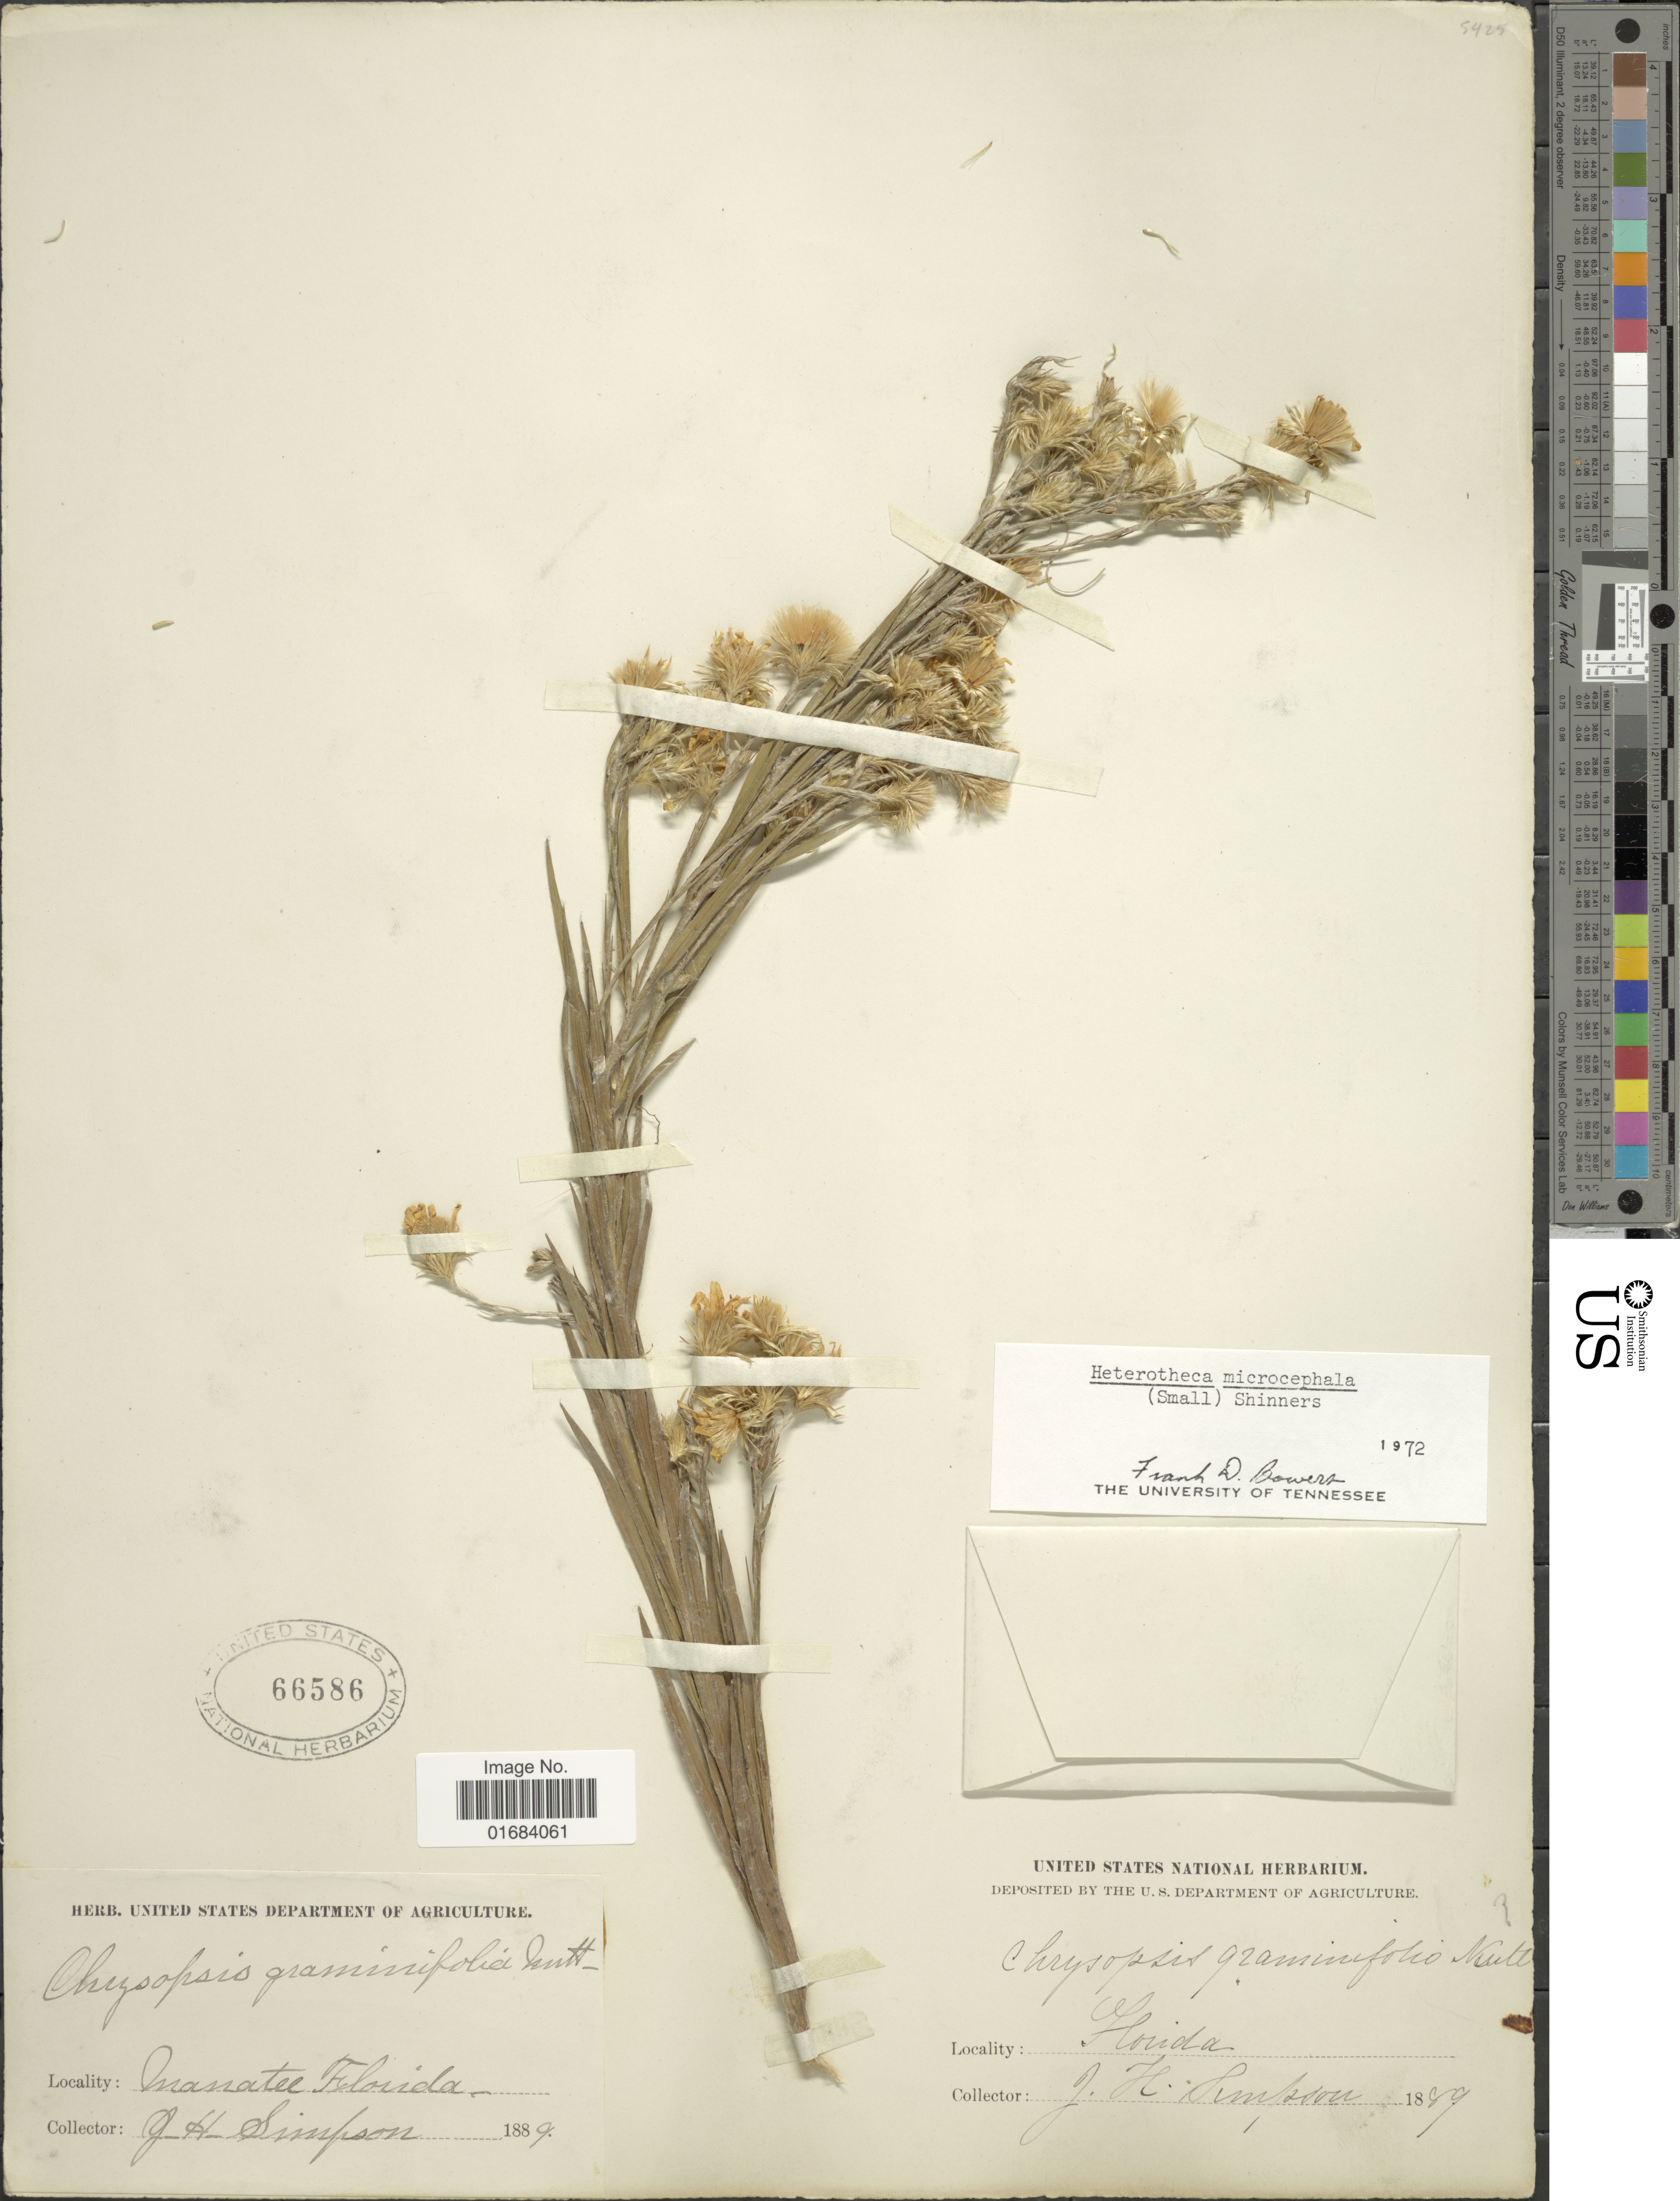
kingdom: Plantae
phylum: Tracheophyta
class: Magnoliopsida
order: Asterales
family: Asteraceae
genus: Pityopsis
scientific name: Pityopsis microcephala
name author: Small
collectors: J. H. Simpson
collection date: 1889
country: United States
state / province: Florida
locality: Manatee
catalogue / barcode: US 66586